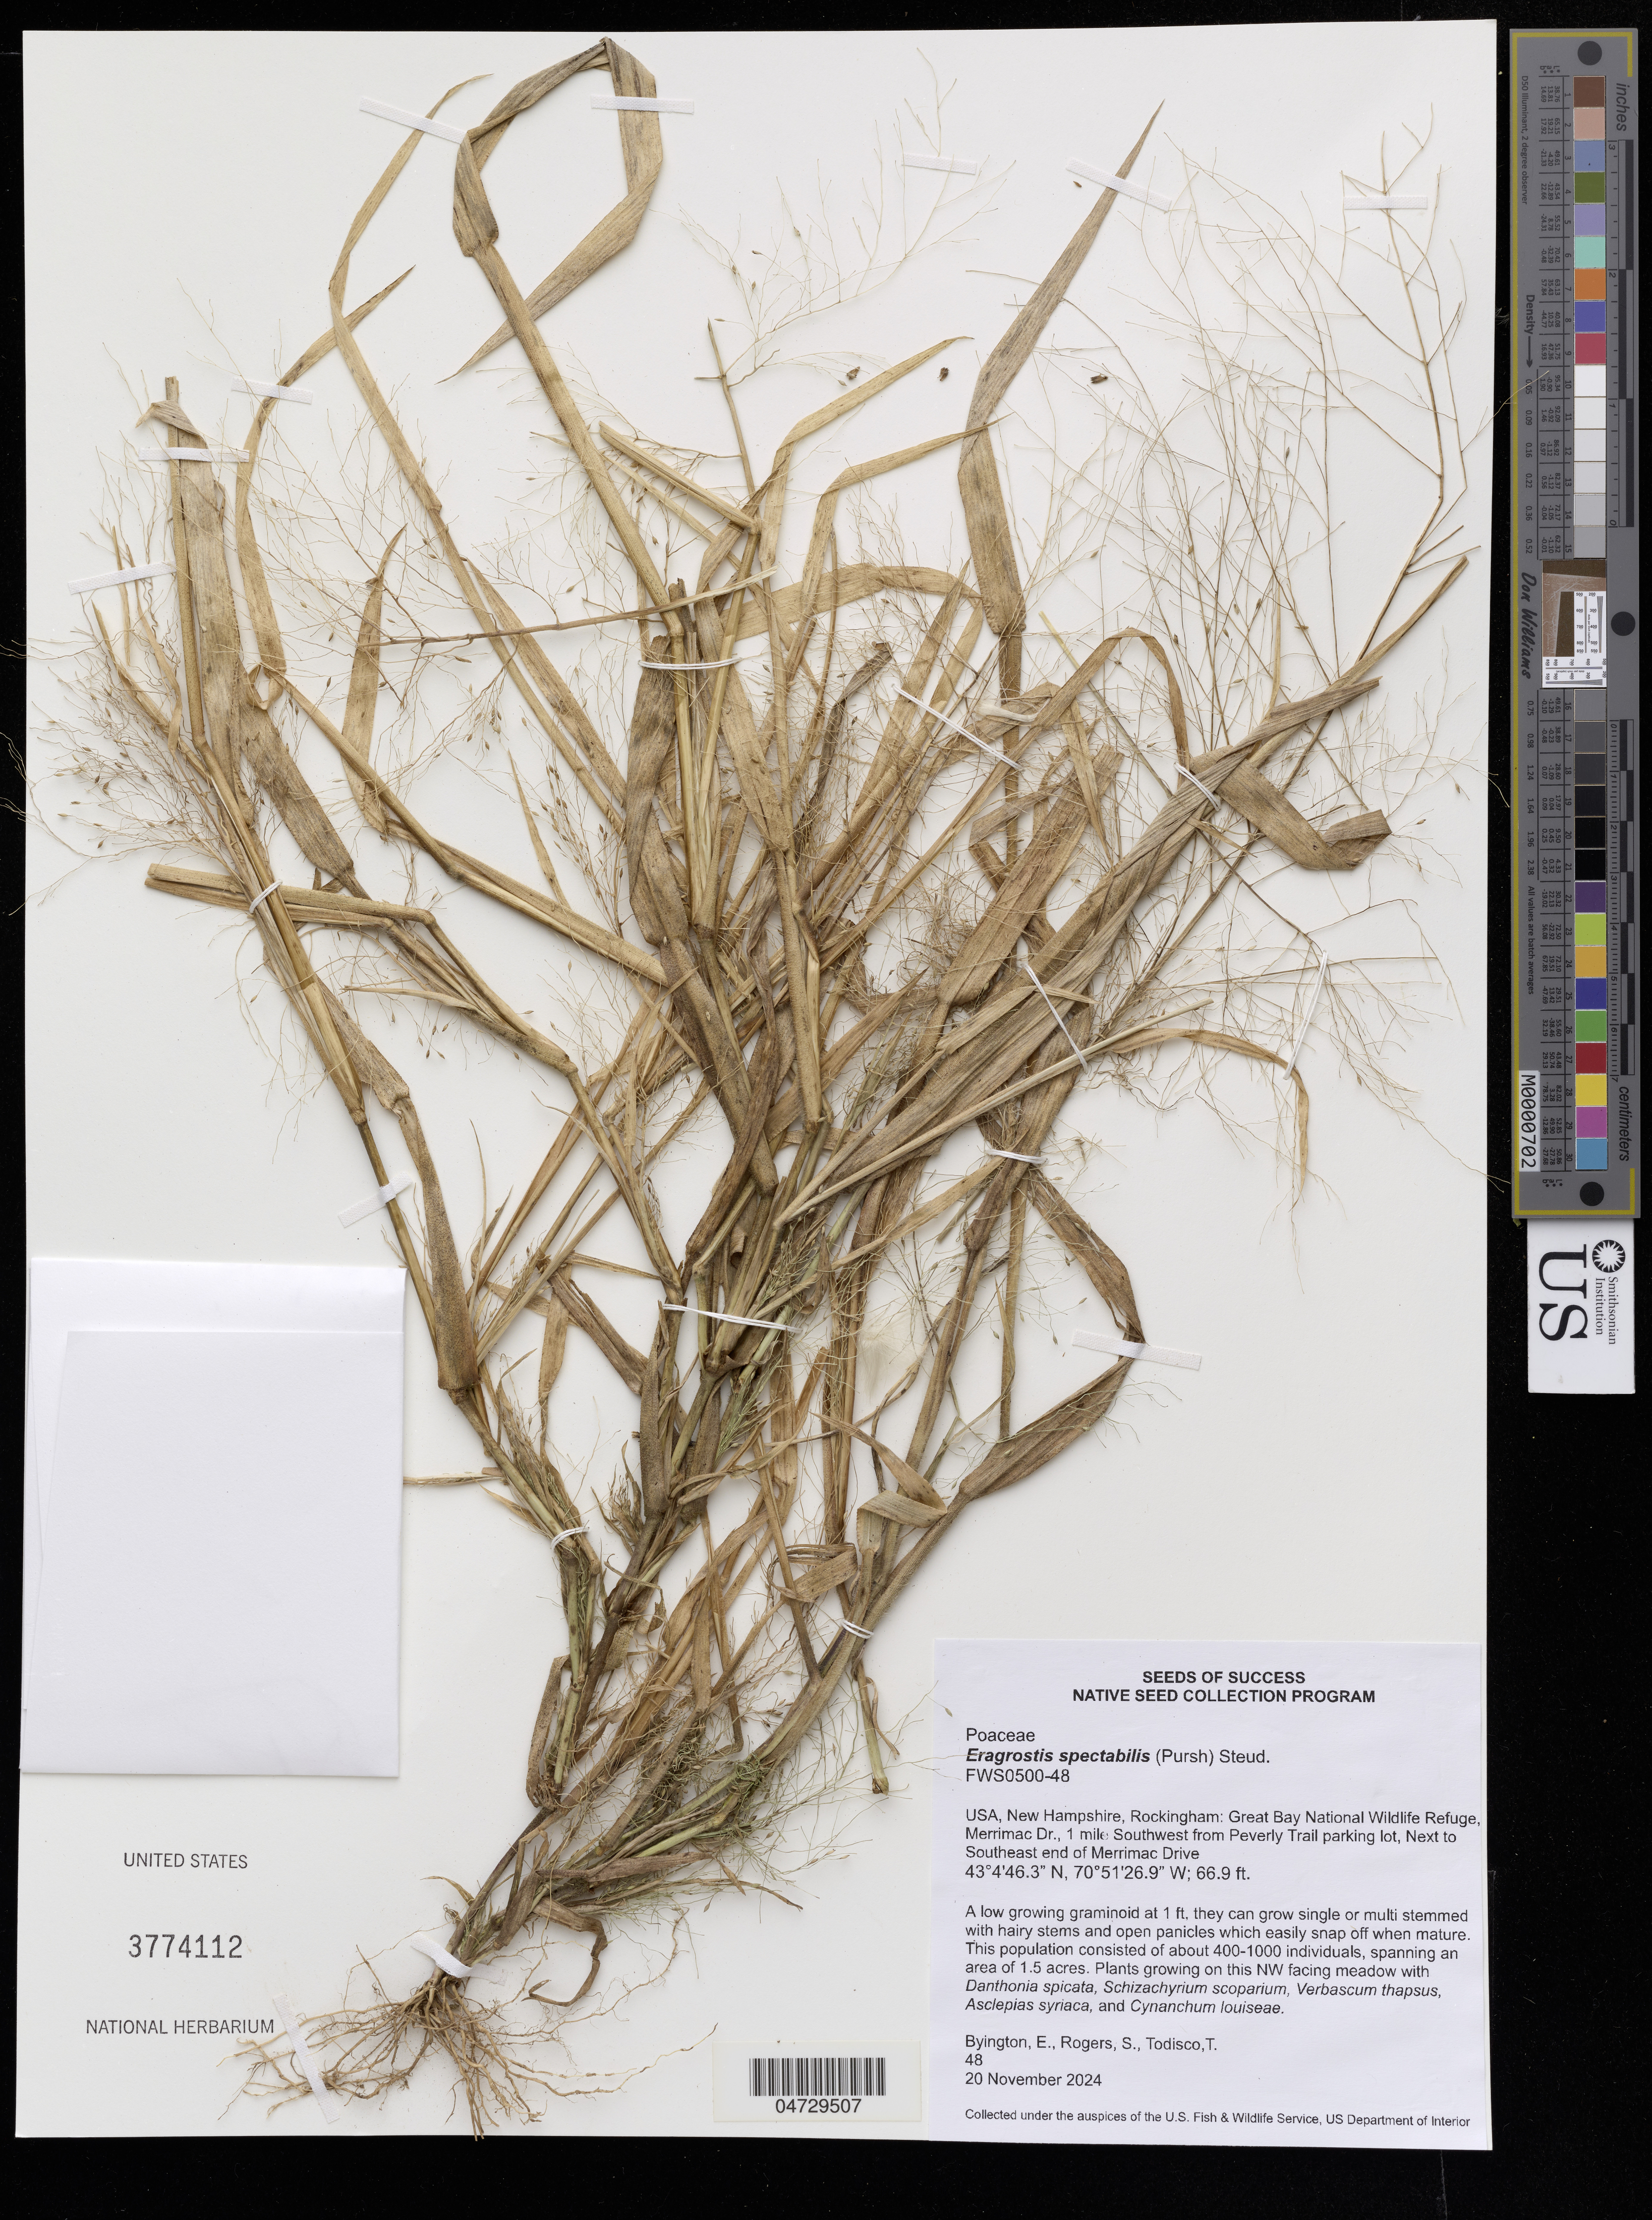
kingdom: Plantae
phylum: Tracheophyta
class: Liliopsida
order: Poales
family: Poaceae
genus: Eragrostis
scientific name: Eragrostis spectabilis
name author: (Pursh) Steud.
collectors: E. Byington, S. Rogers & T. Todisco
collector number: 48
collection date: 2024-11-20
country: United States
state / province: New Hampshire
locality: Rockingham: Great Bay National Wildlife Refuge Merrimac Dr., 1 mile Southwest from Peverly Trail parking lot, Next to Southeast end of Merrimac Drive.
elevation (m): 20.4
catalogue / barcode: US 3774112